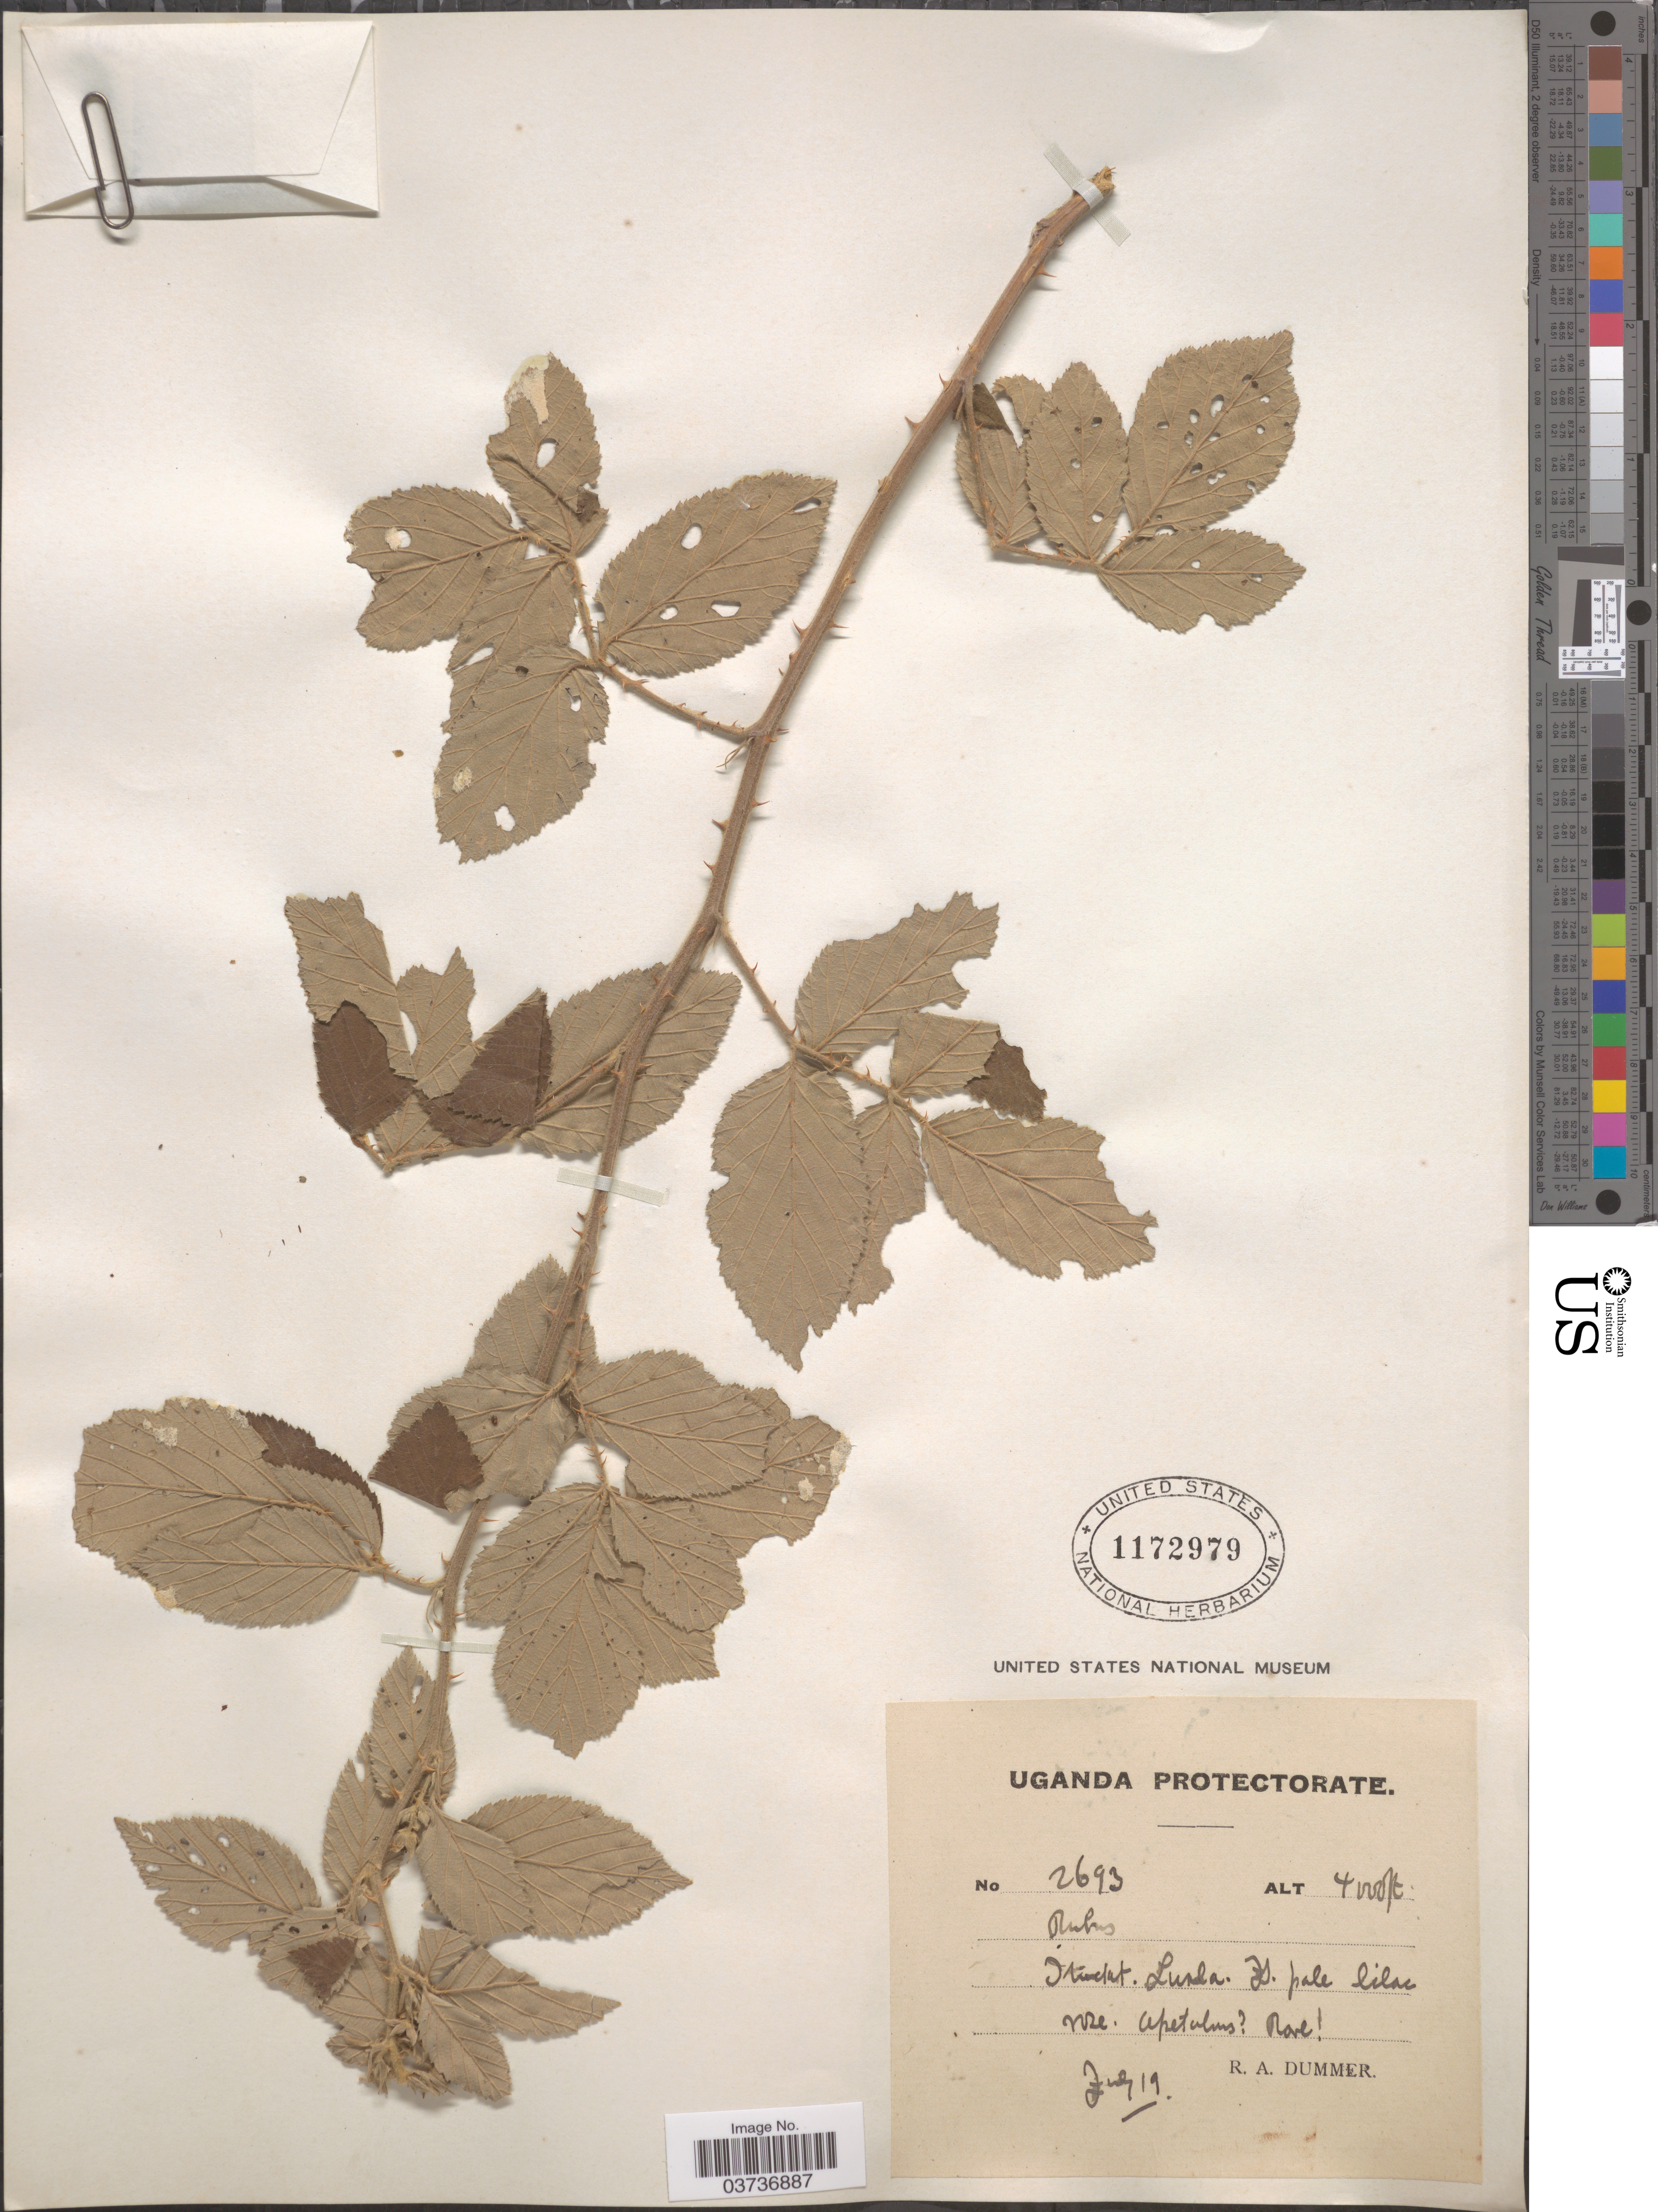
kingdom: Plantae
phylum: Tracheophyta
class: Magnoliopsida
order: Rosales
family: Rosaceae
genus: Rubus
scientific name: Rubus sp.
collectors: R. Dümmer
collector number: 2693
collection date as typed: Transcribed d/m/y: /7/19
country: Uganda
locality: Uganda Protectorate. Lwala.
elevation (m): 1219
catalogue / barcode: US 1172979